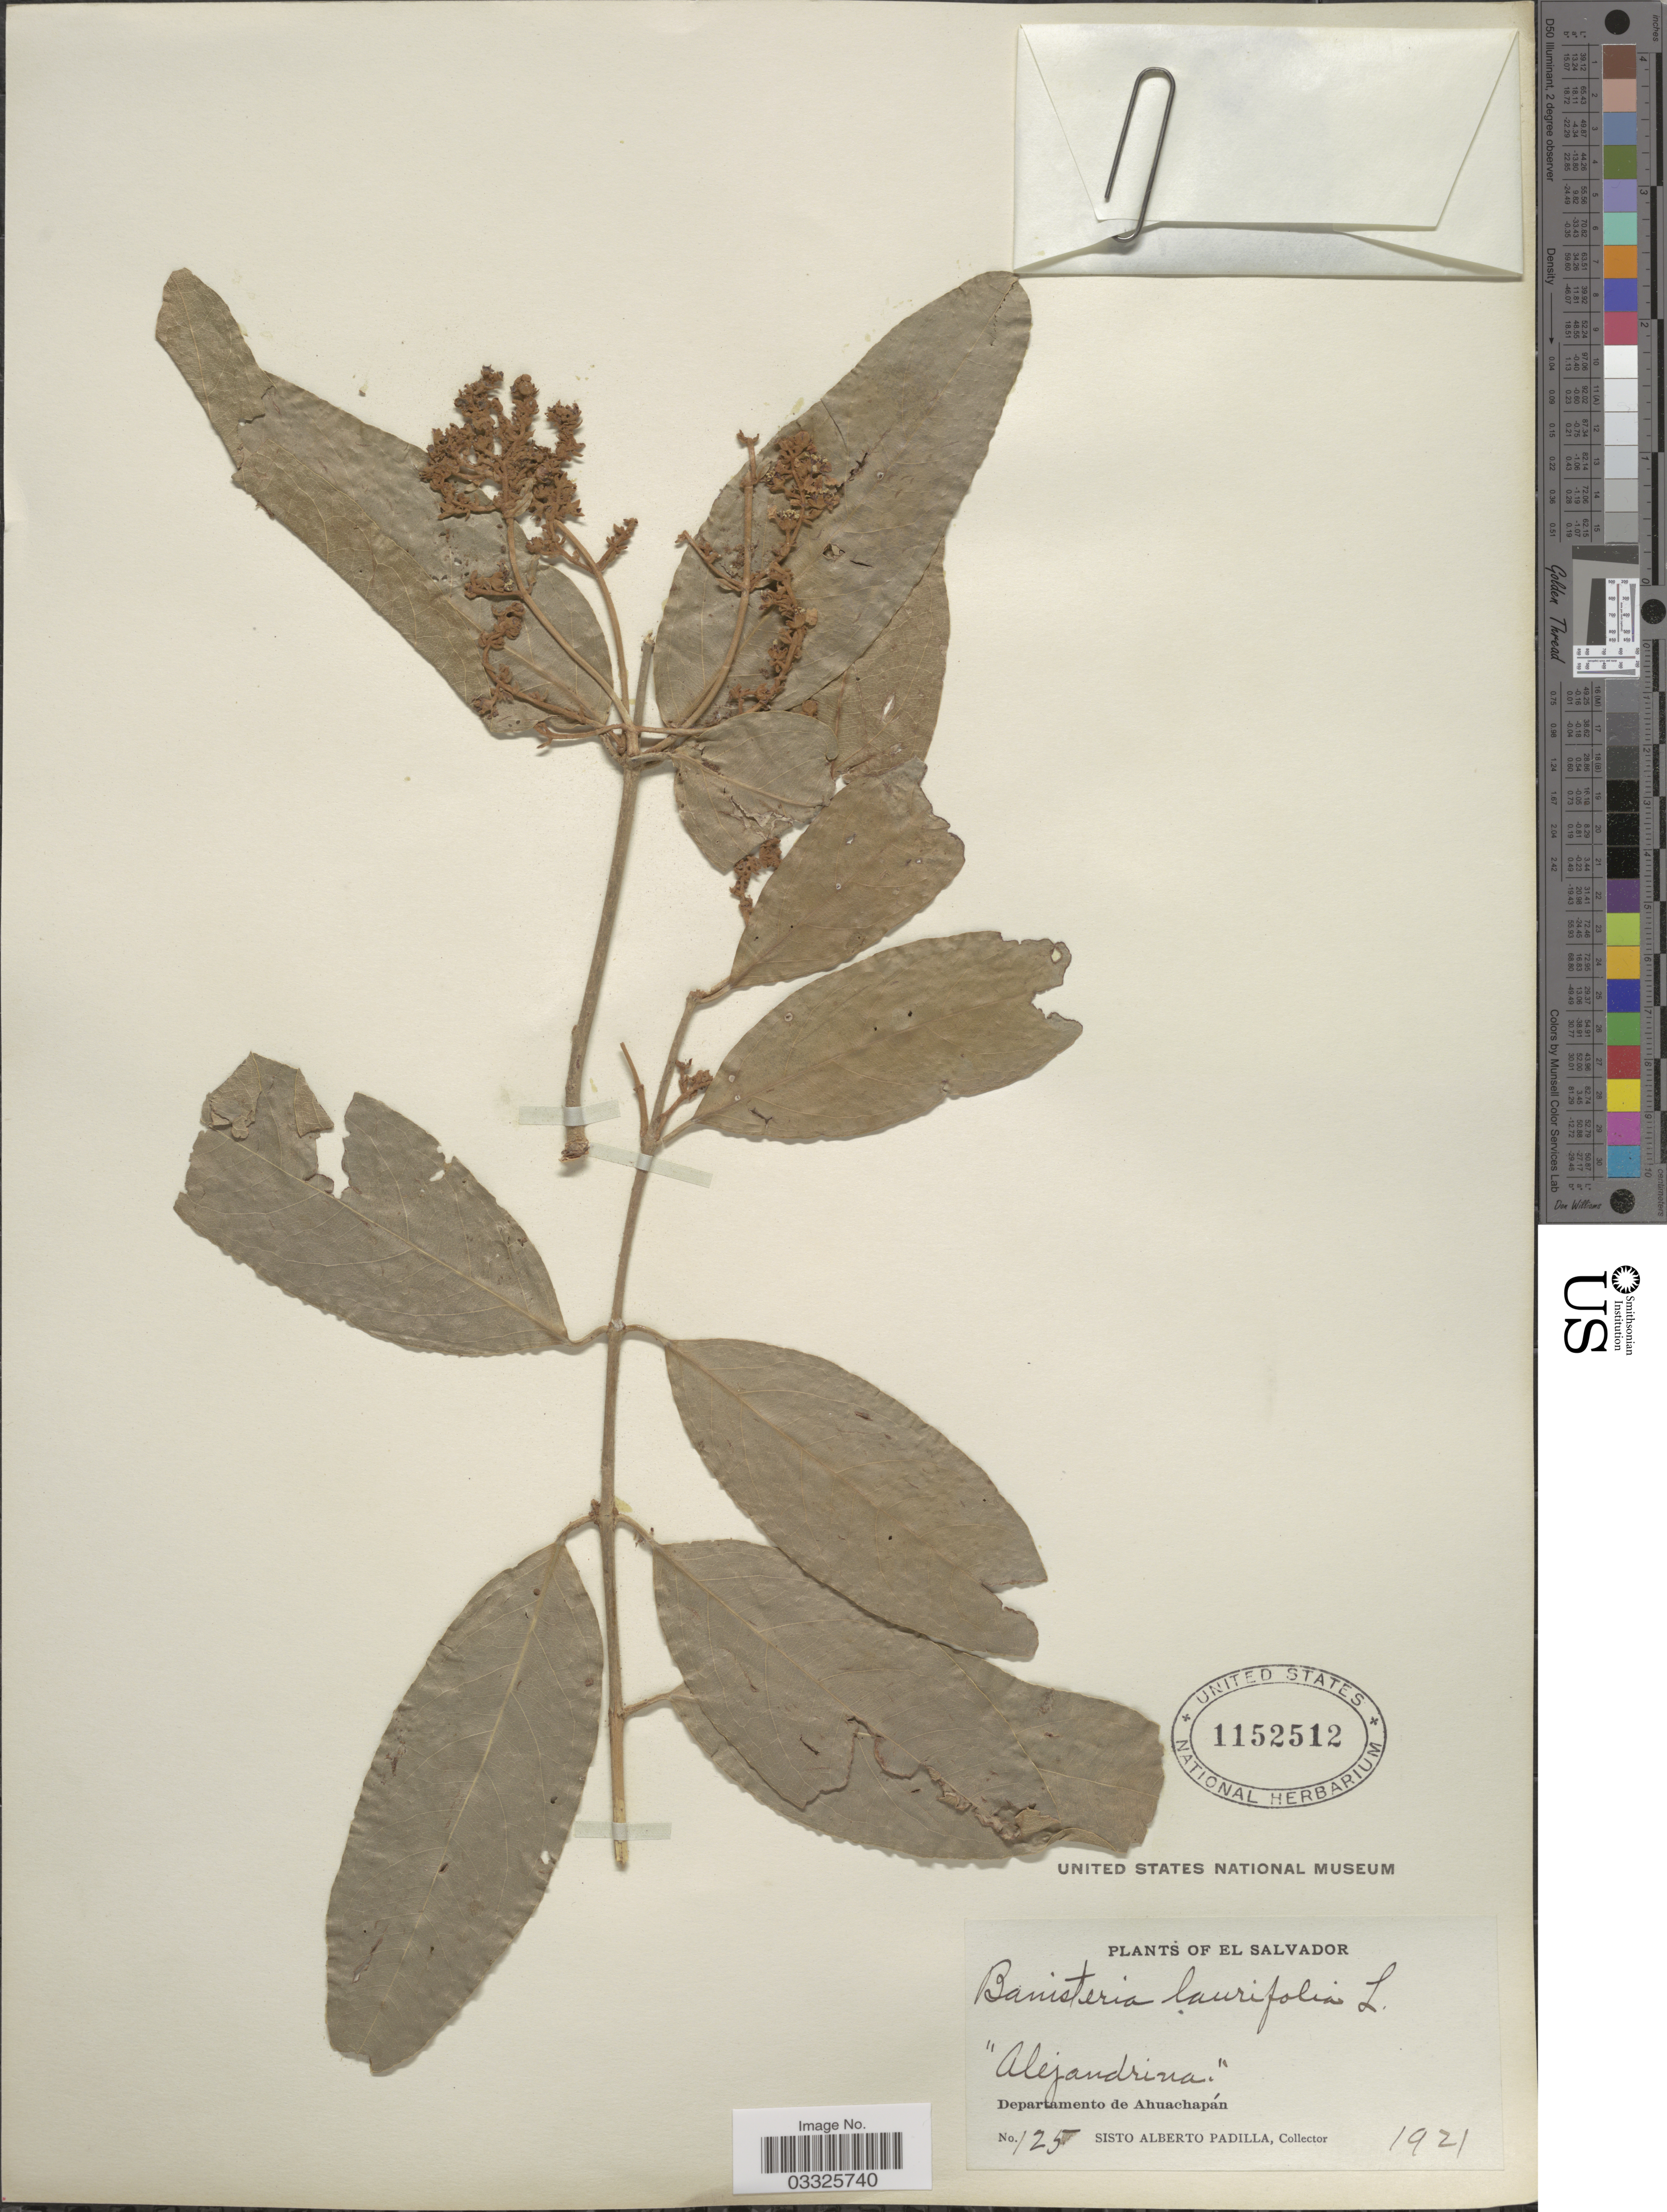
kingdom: Plantae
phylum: Tracheophyta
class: Magnoliopsida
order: Malpighiales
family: Malpighiaceae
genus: Heteropterys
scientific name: Heteropterys laurifolia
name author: (L.) A. Juss.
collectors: S. A. Padilla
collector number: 125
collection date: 1921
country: El Salvador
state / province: Ahuachapan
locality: Departamento de Ahuachapán.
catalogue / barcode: US 1152512